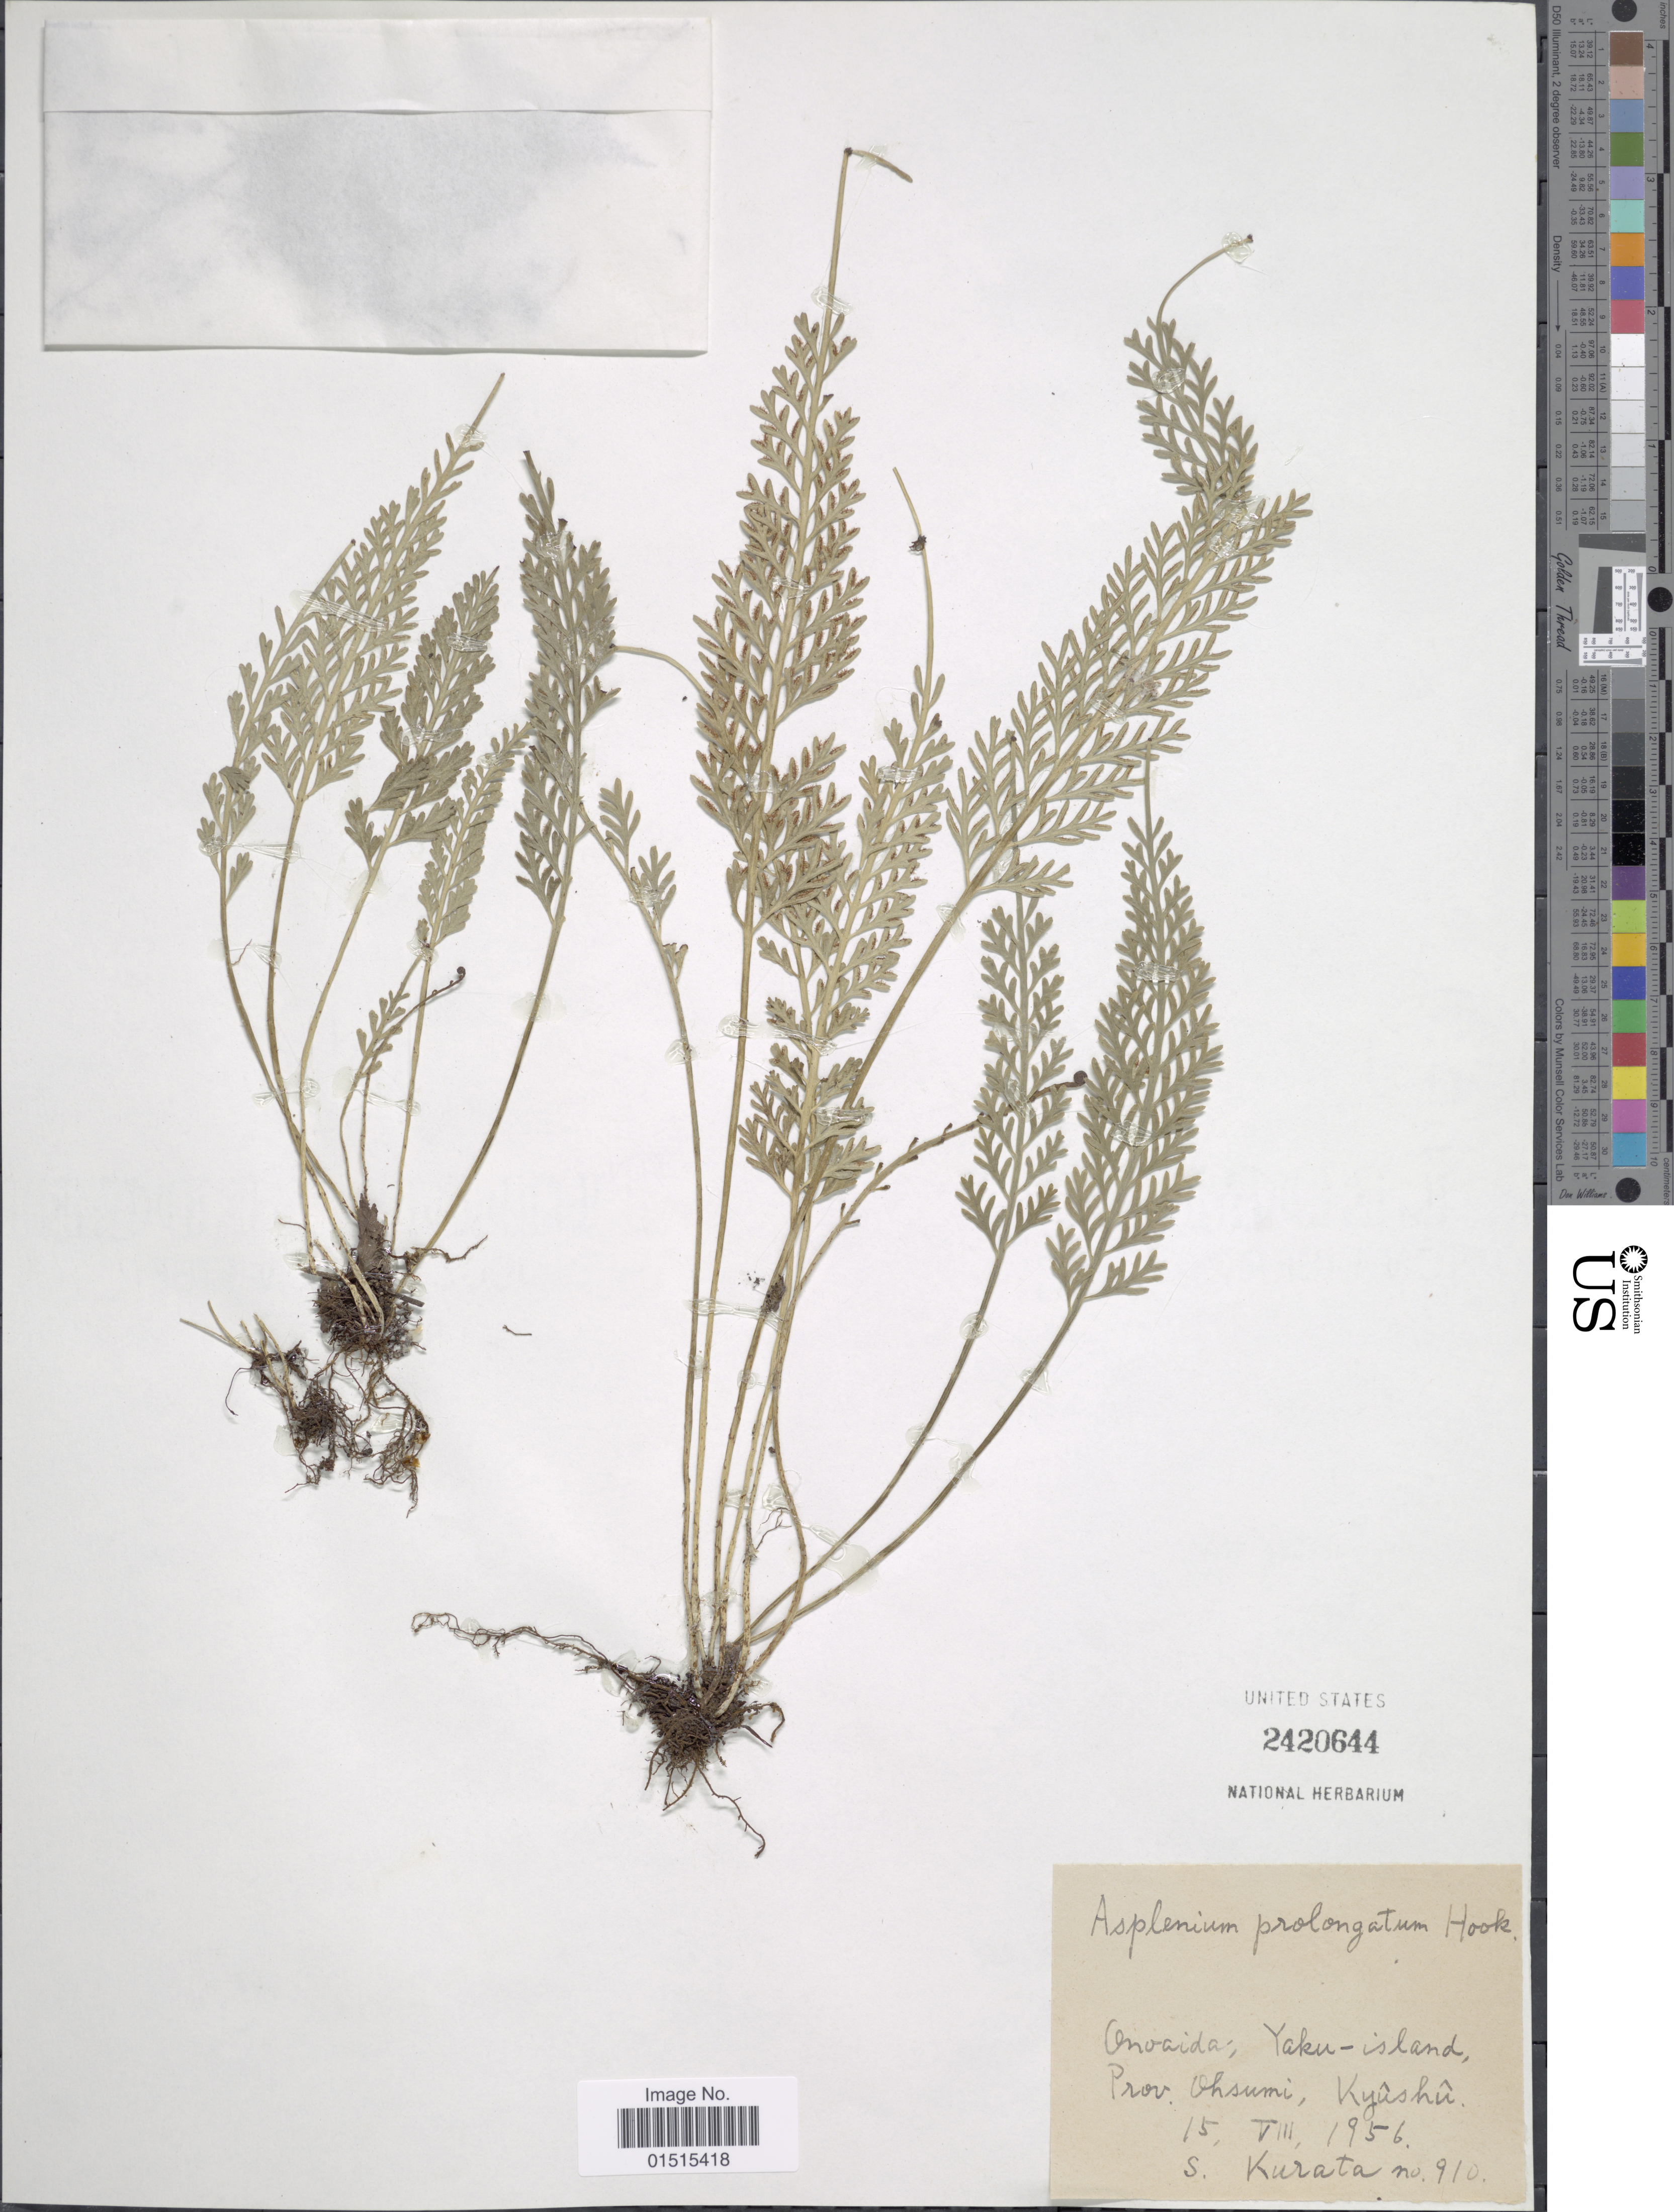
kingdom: Plantae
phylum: Tracheophyta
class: Polypodiopsida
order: Polypodiales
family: Aspleniaceae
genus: Asplenium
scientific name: Asplenium prolongatum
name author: Hook.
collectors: Sa. Kurata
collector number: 910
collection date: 1956-08-15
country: Japan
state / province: Kagosima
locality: Onoaida, Yaku - island, Prov. Ohsumi, Kyushu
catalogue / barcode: US 2420644